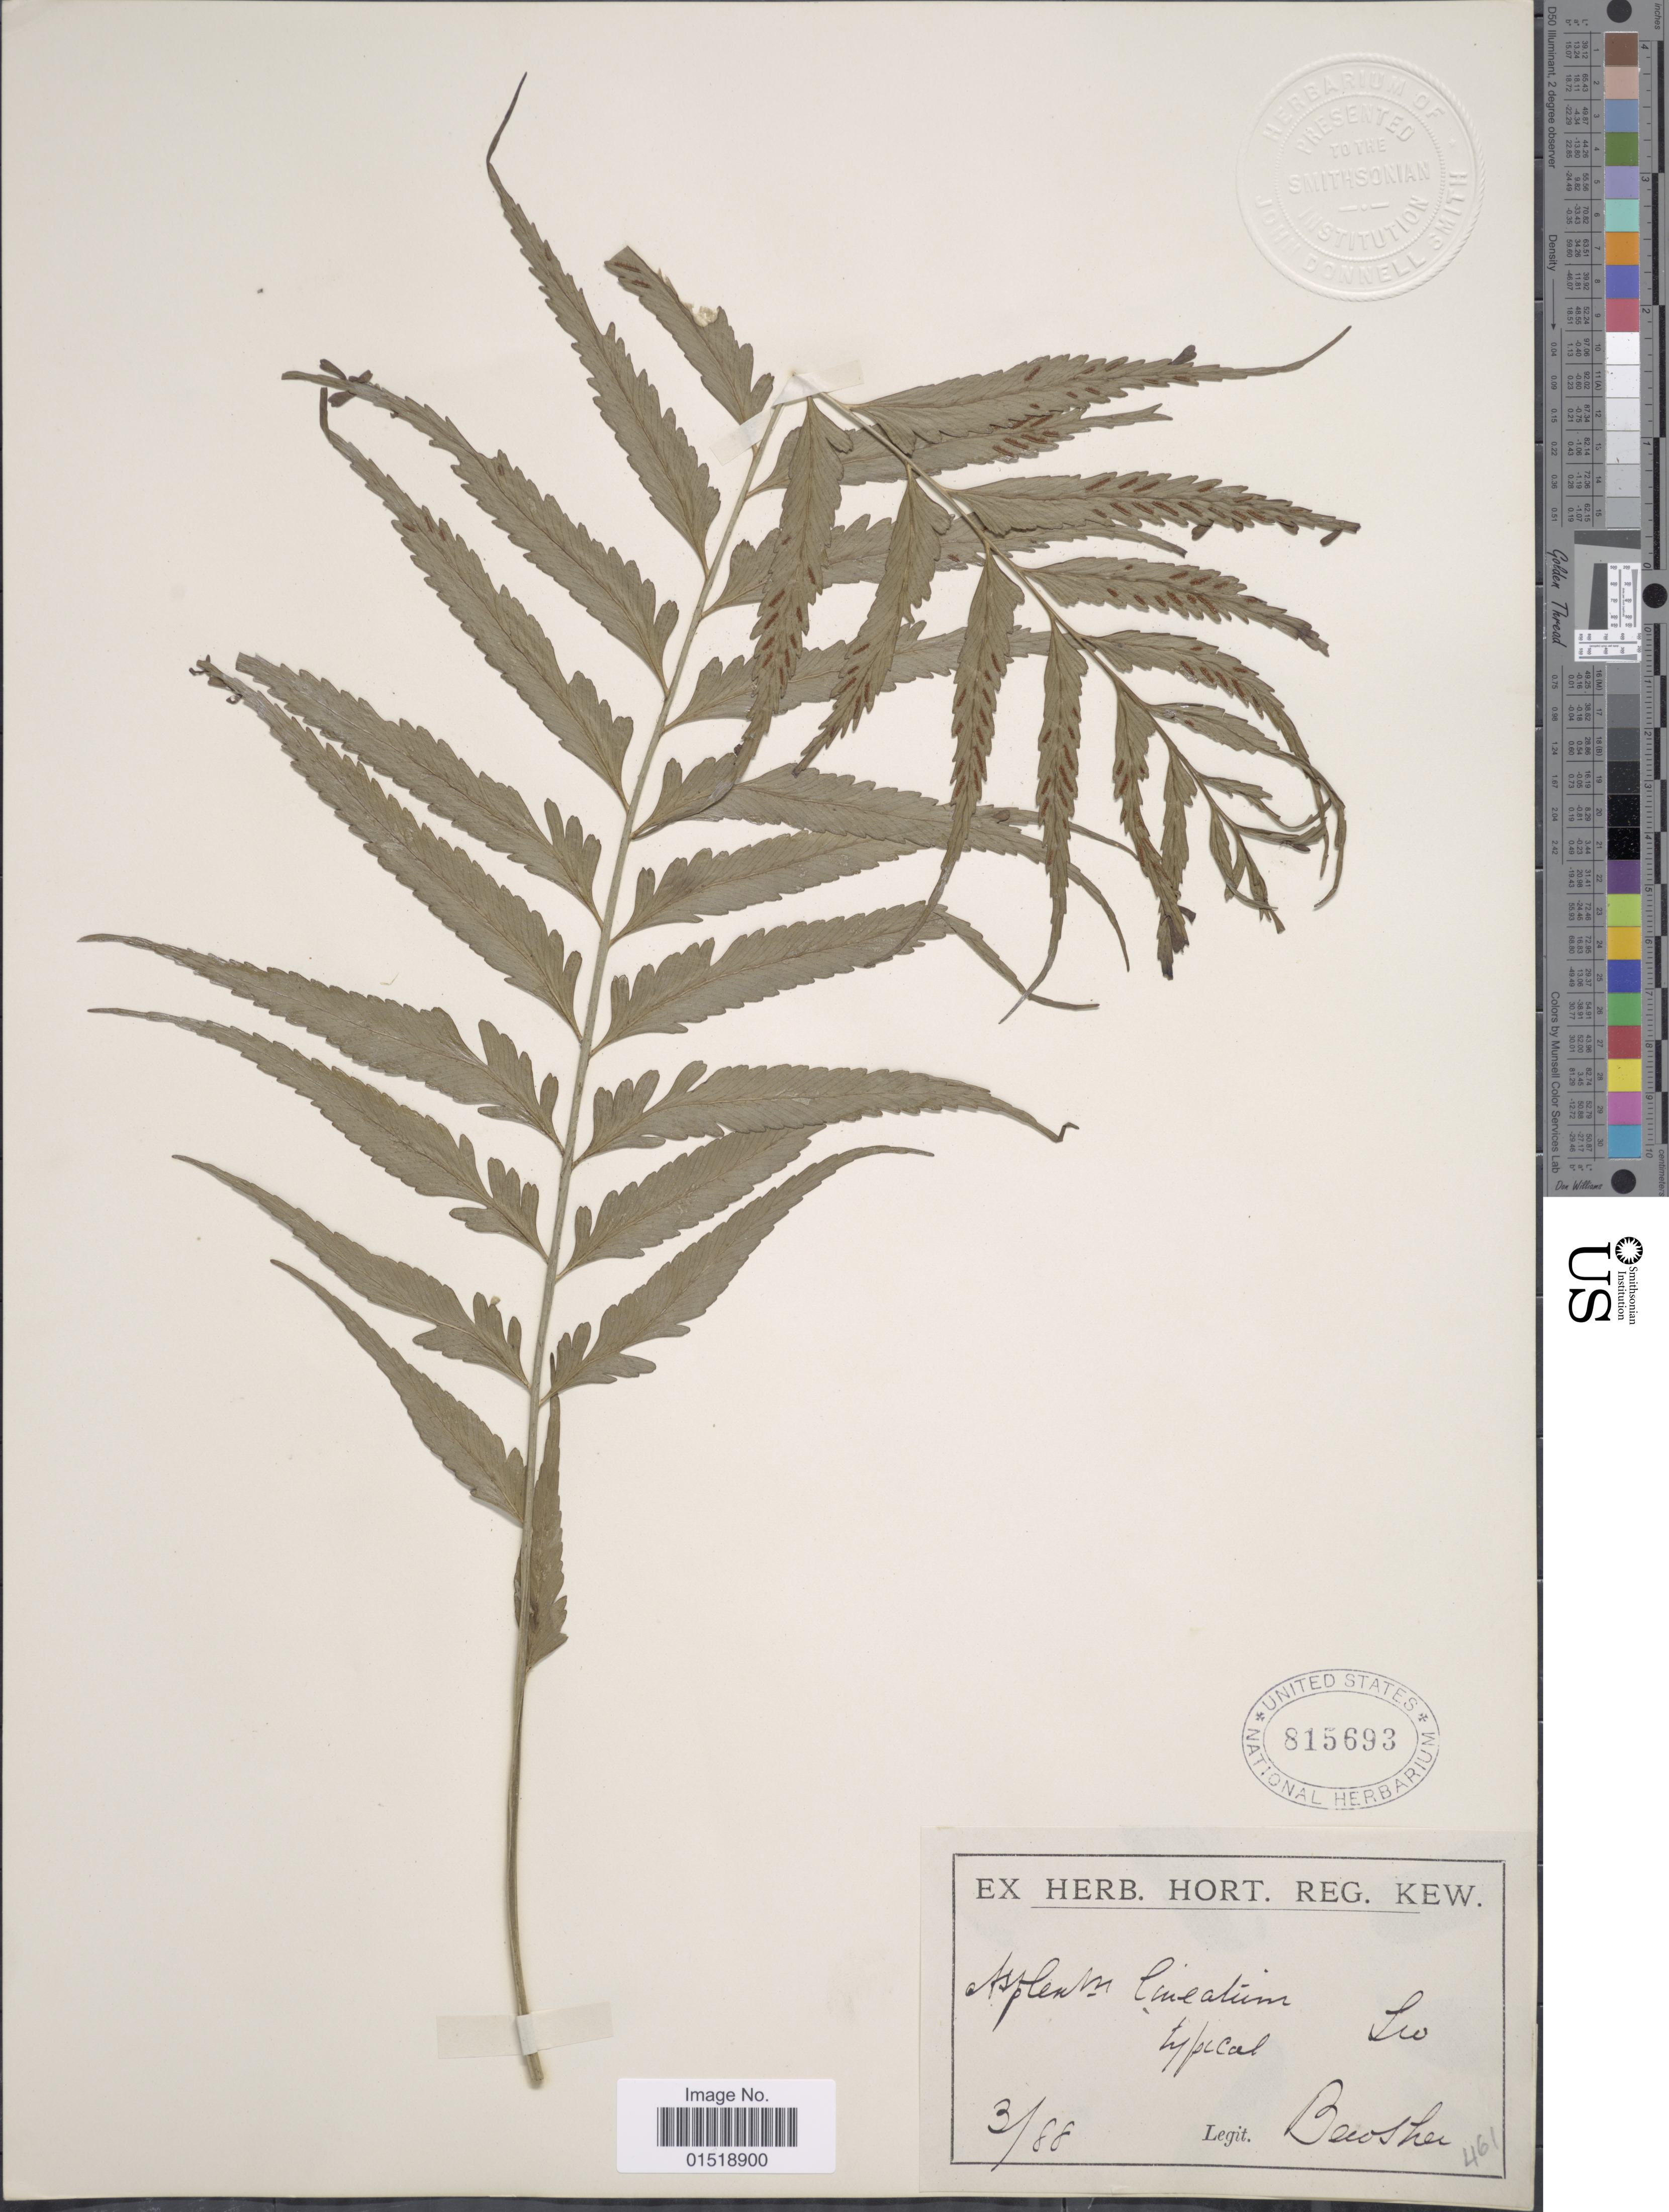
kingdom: Plantae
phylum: Tracheophyta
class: Polypodiopsida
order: Polypodiales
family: Aspleniaceae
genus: Asplenium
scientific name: Asplenium daucifolium var. lineatum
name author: (Sw.) C.V. Morton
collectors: C. Bewsher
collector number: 461*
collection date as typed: Transcribed d/m/y: /3/88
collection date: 1888-03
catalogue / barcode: US 815693